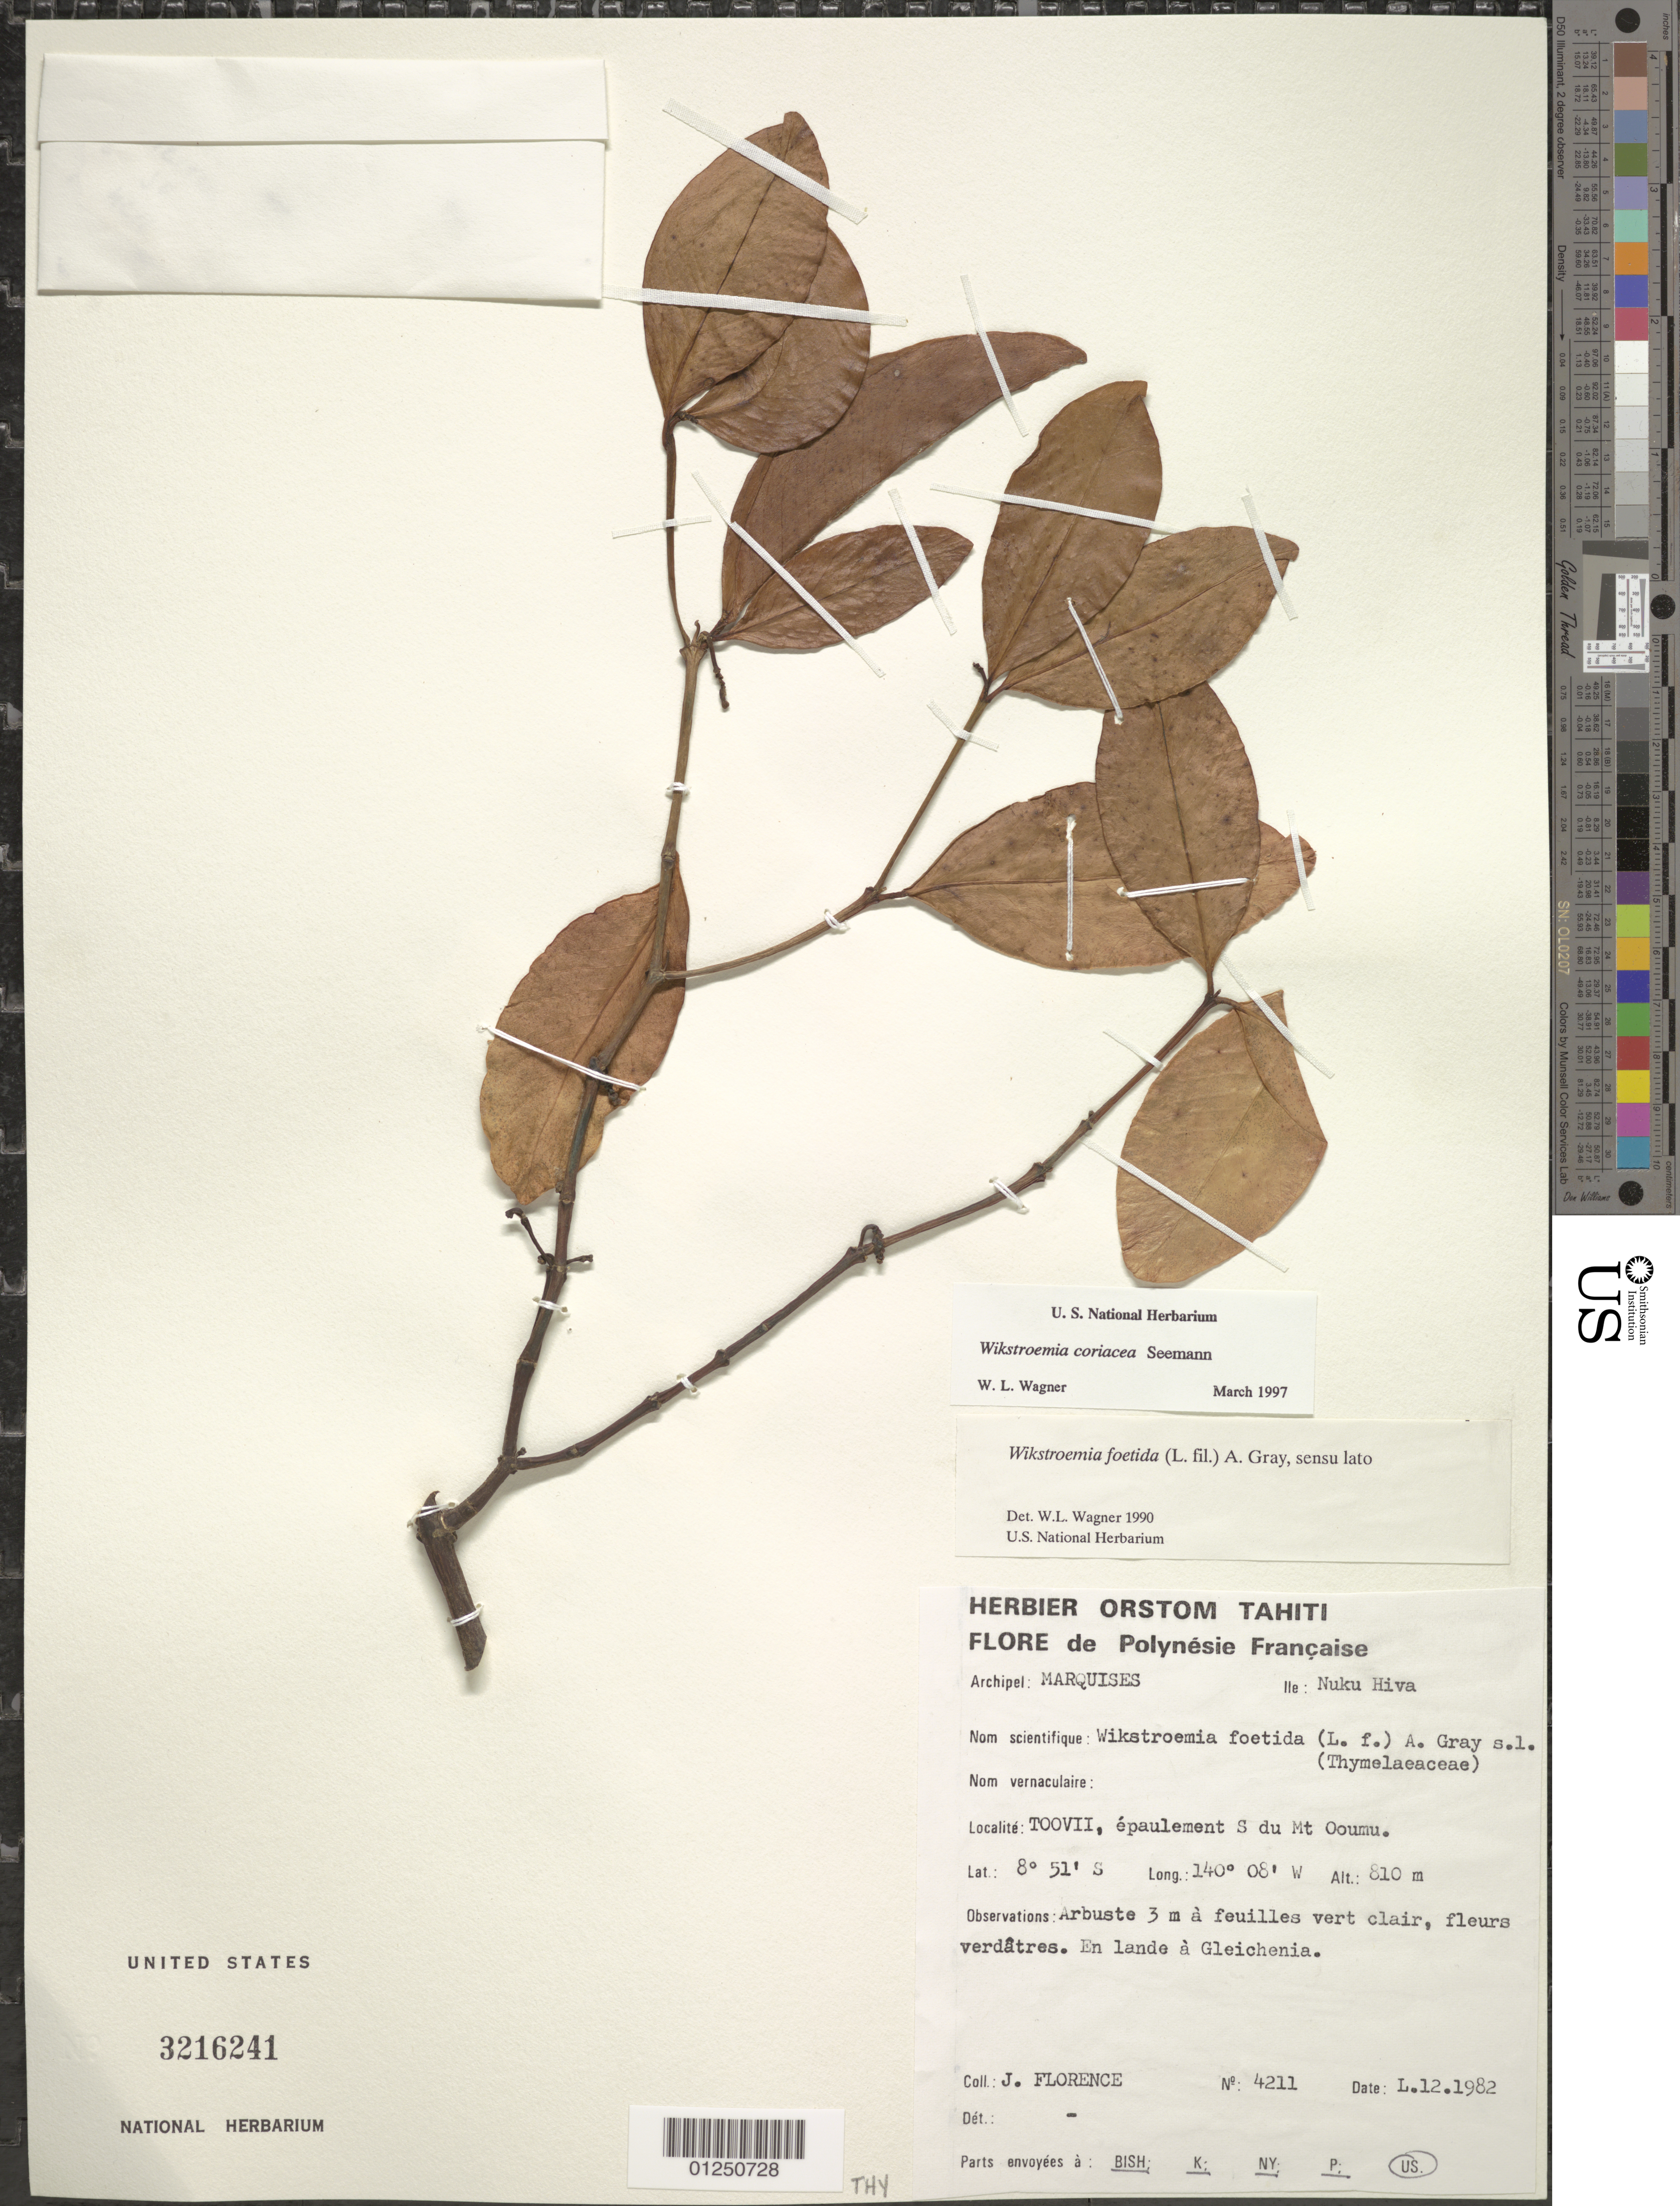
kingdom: Plantae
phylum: Tracheophyta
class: Magnoliopsida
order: Malvales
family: Thymelaeaceae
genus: Wikstroemia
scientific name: Wikstroemia coriacea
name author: Seem.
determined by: Wagner, W. L., (BOT), Smithsonian Institution - National Museum of Natural History (UNITED STATES)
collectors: J. Florence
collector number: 4211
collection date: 1982-12-01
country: French Polynesia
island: Nuku Hiva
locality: Toovii, épaulement S du Mt. Ooumu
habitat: En lande à Gleichenia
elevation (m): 810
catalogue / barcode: US 3216241